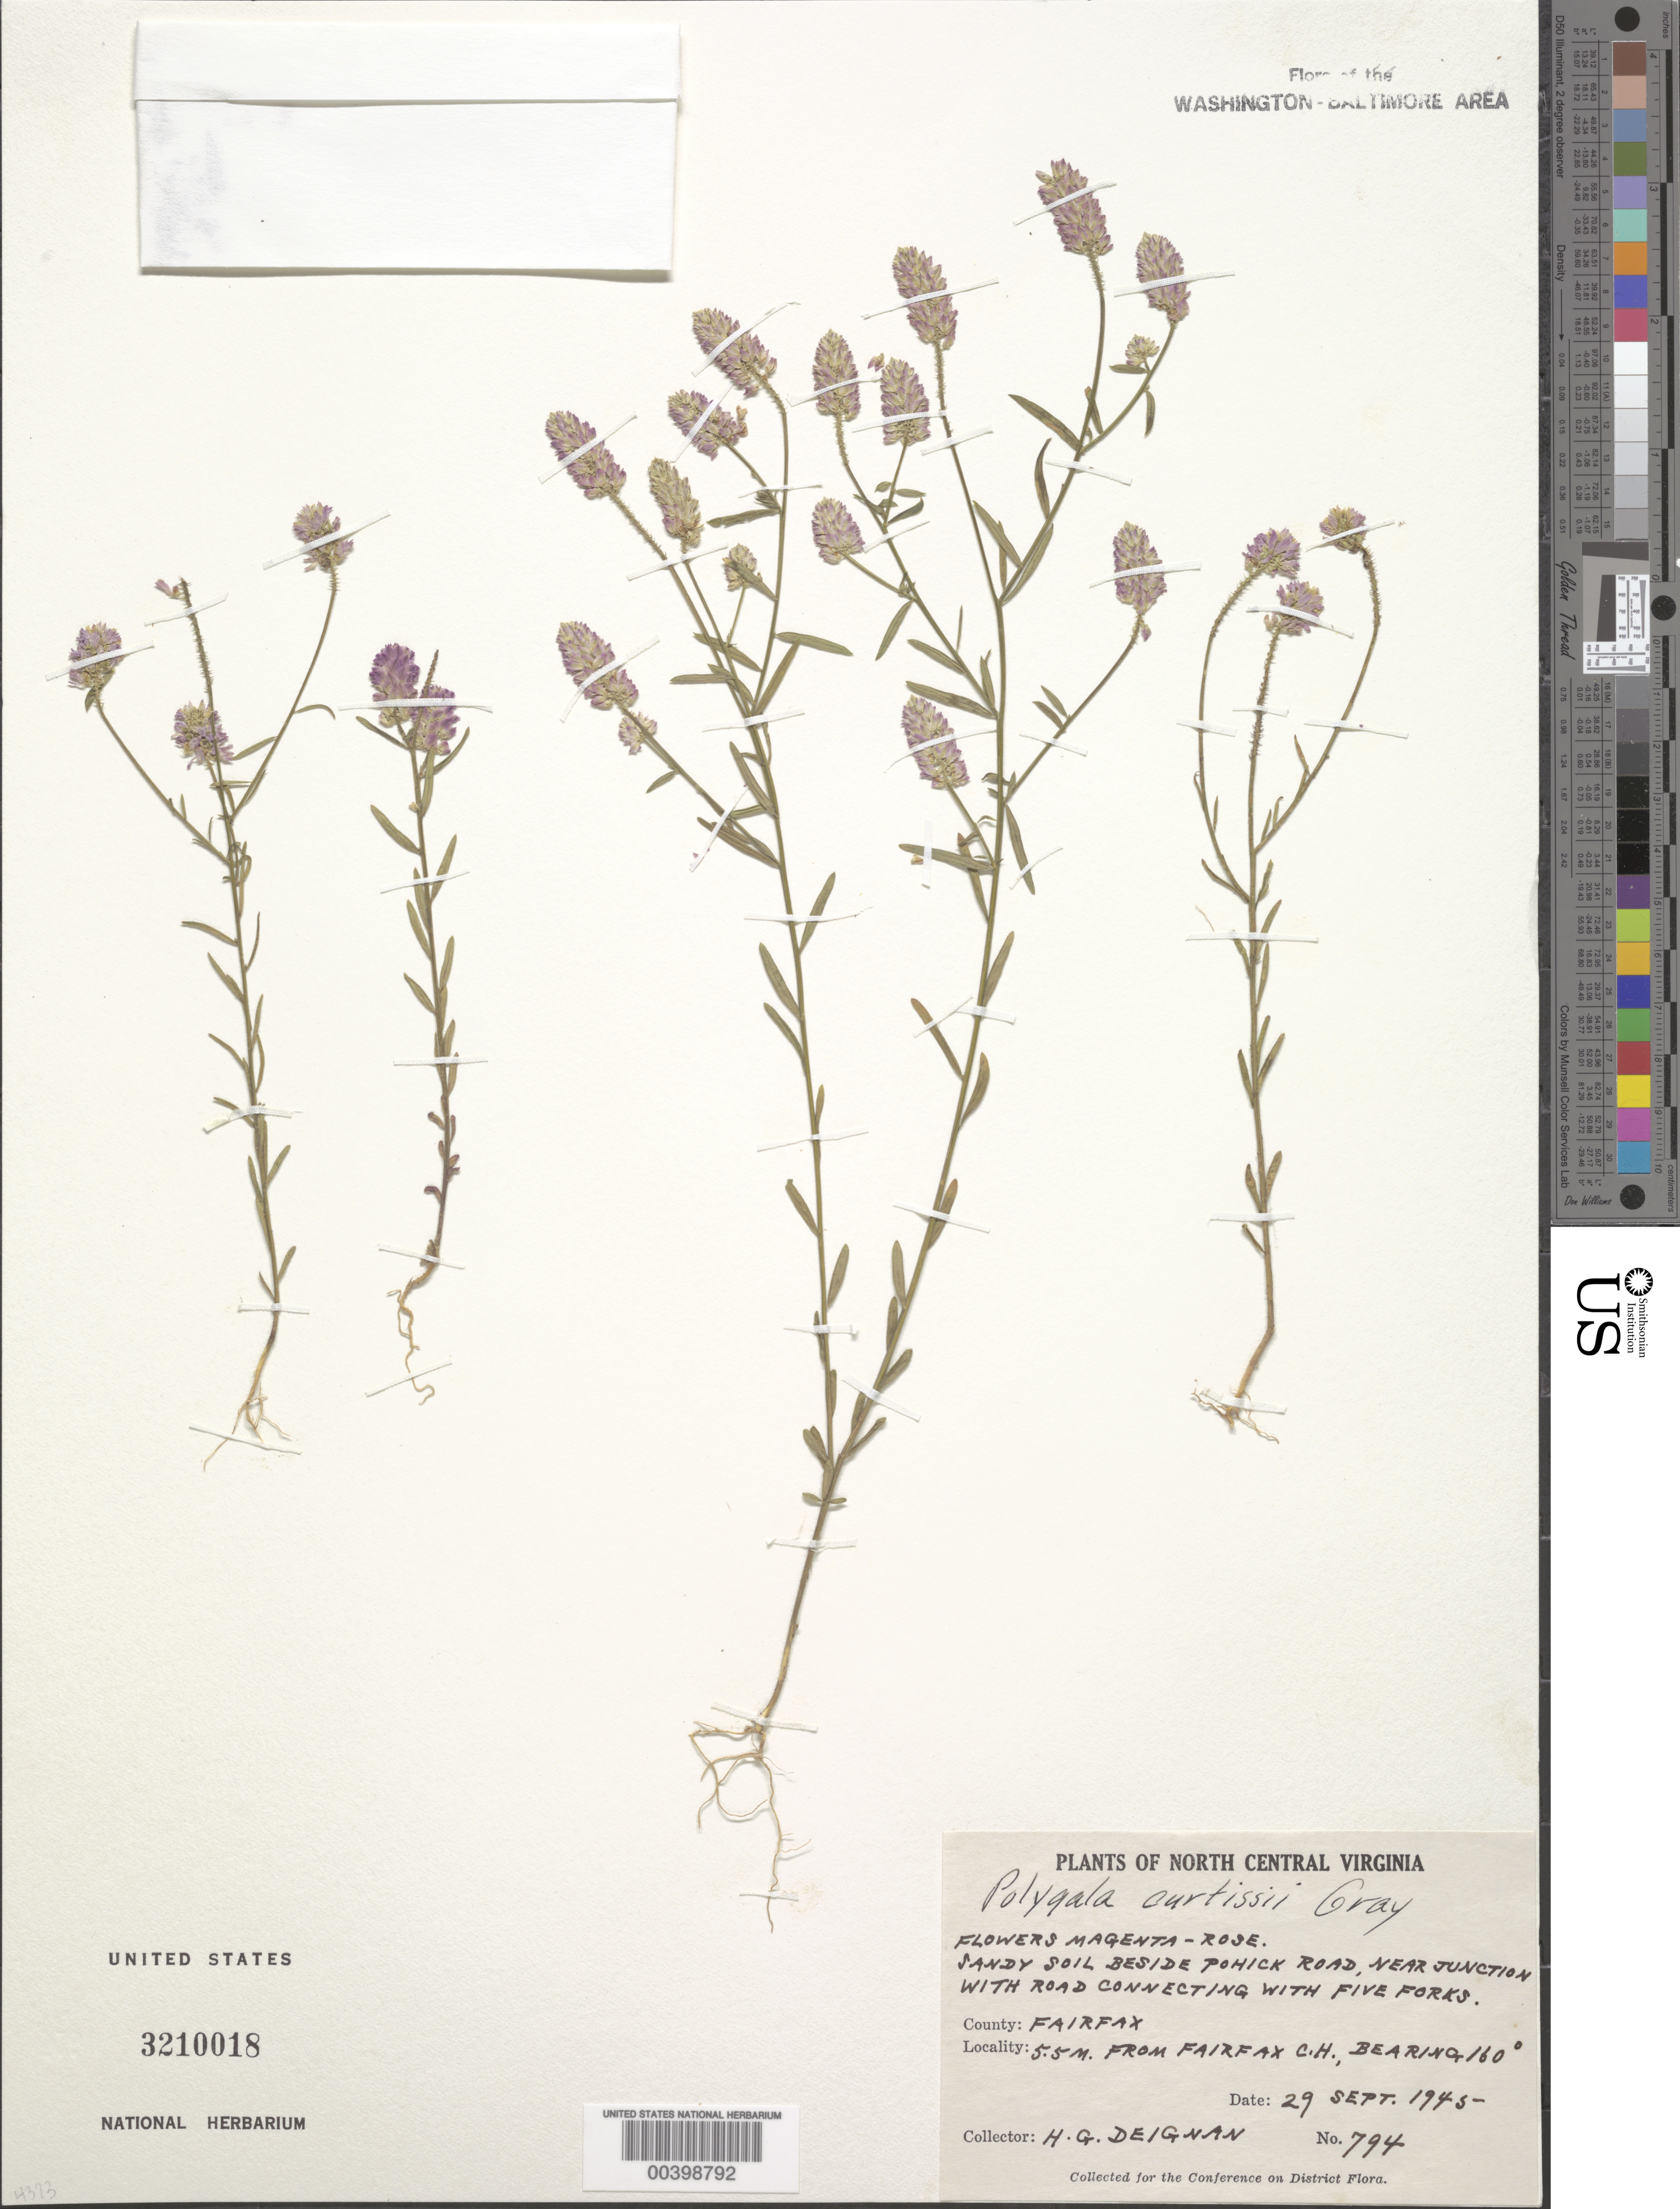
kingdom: Plantae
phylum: Tracheophyta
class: Magnoliopsida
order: Fabales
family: Polygalaceae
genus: Polygala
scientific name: Polygala curtissii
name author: A. Gray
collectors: H. Deignan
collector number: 794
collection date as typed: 29 Sep 1945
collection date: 1945-09-29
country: United States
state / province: Virginia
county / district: Fairfax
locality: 5.5 Mi from Fairfax County Court House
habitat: Beside road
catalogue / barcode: US 3210018